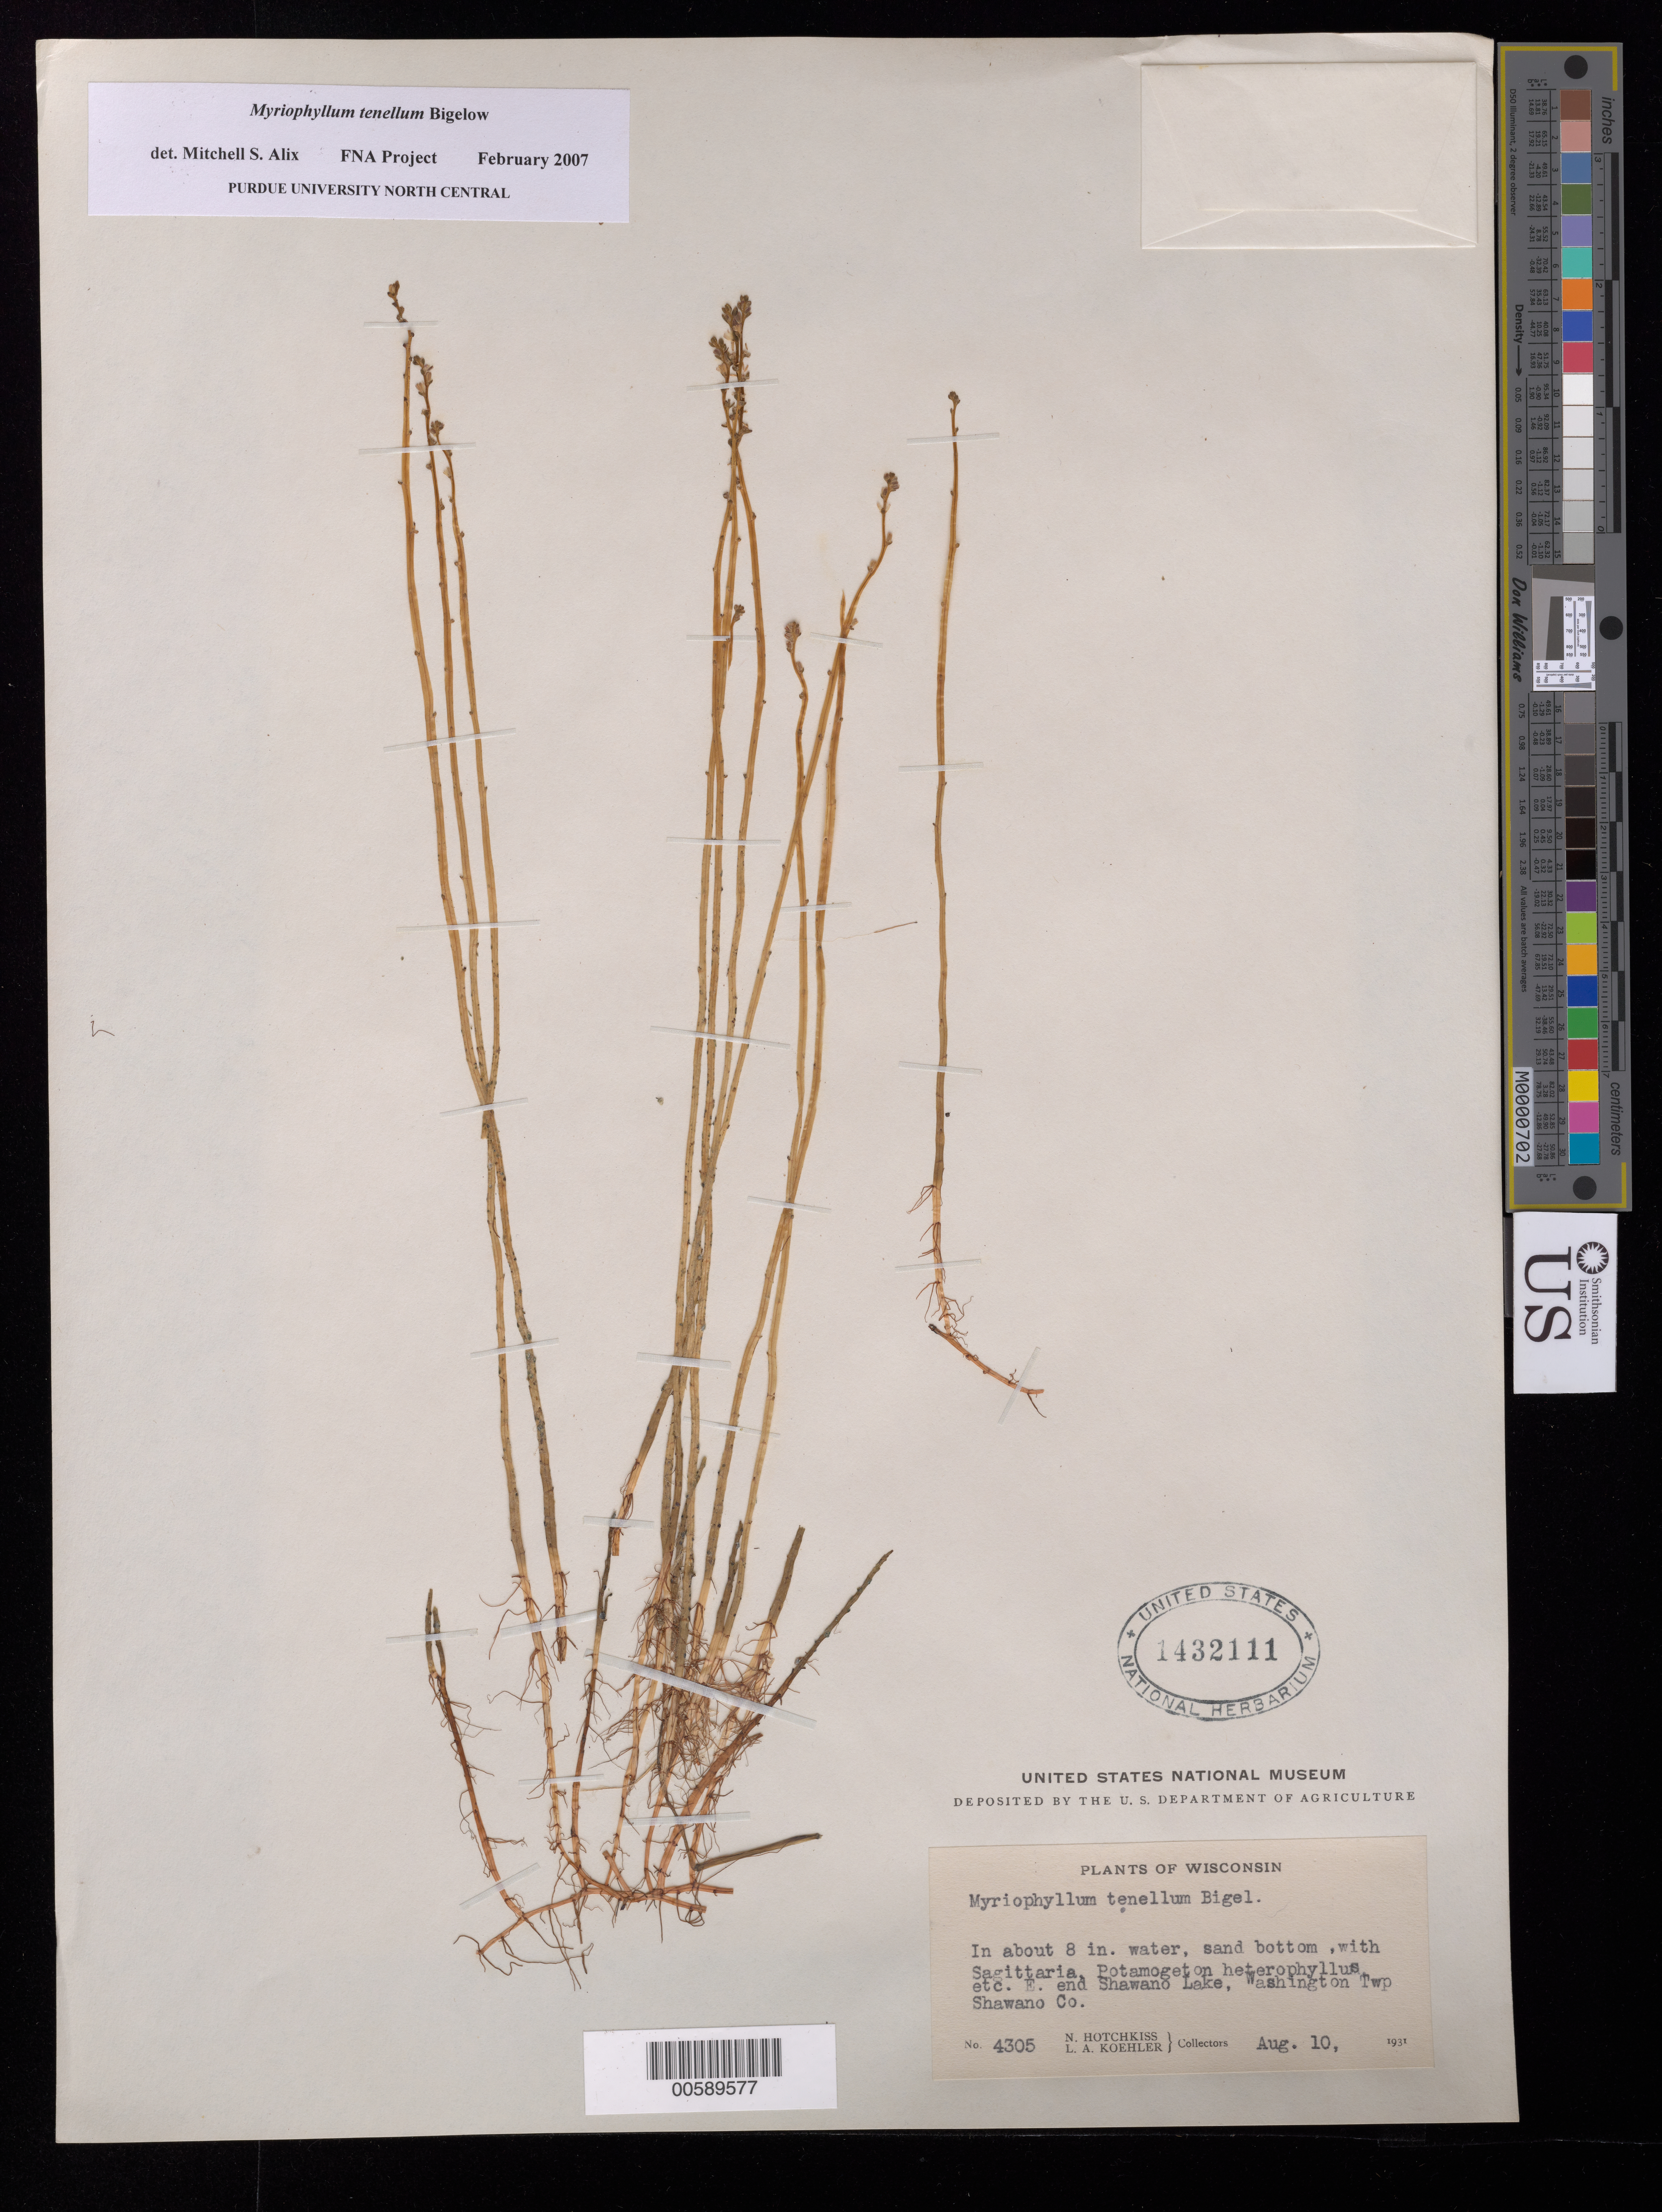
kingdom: Plantae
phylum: Tracheophyta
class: Magnoliopsida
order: Saxifragales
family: Haloragaceae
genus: Myriophyllum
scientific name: Myriophyllum tenellum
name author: Bigelow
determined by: Alix, M. S.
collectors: N. Hotchkiss & L. Koehler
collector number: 4305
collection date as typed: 10 Aug 1931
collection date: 1931-08-10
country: United States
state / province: Wisconsin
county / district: Shawano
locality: E end of Shawano Lake, Washington Twp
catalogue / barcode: US 1432111